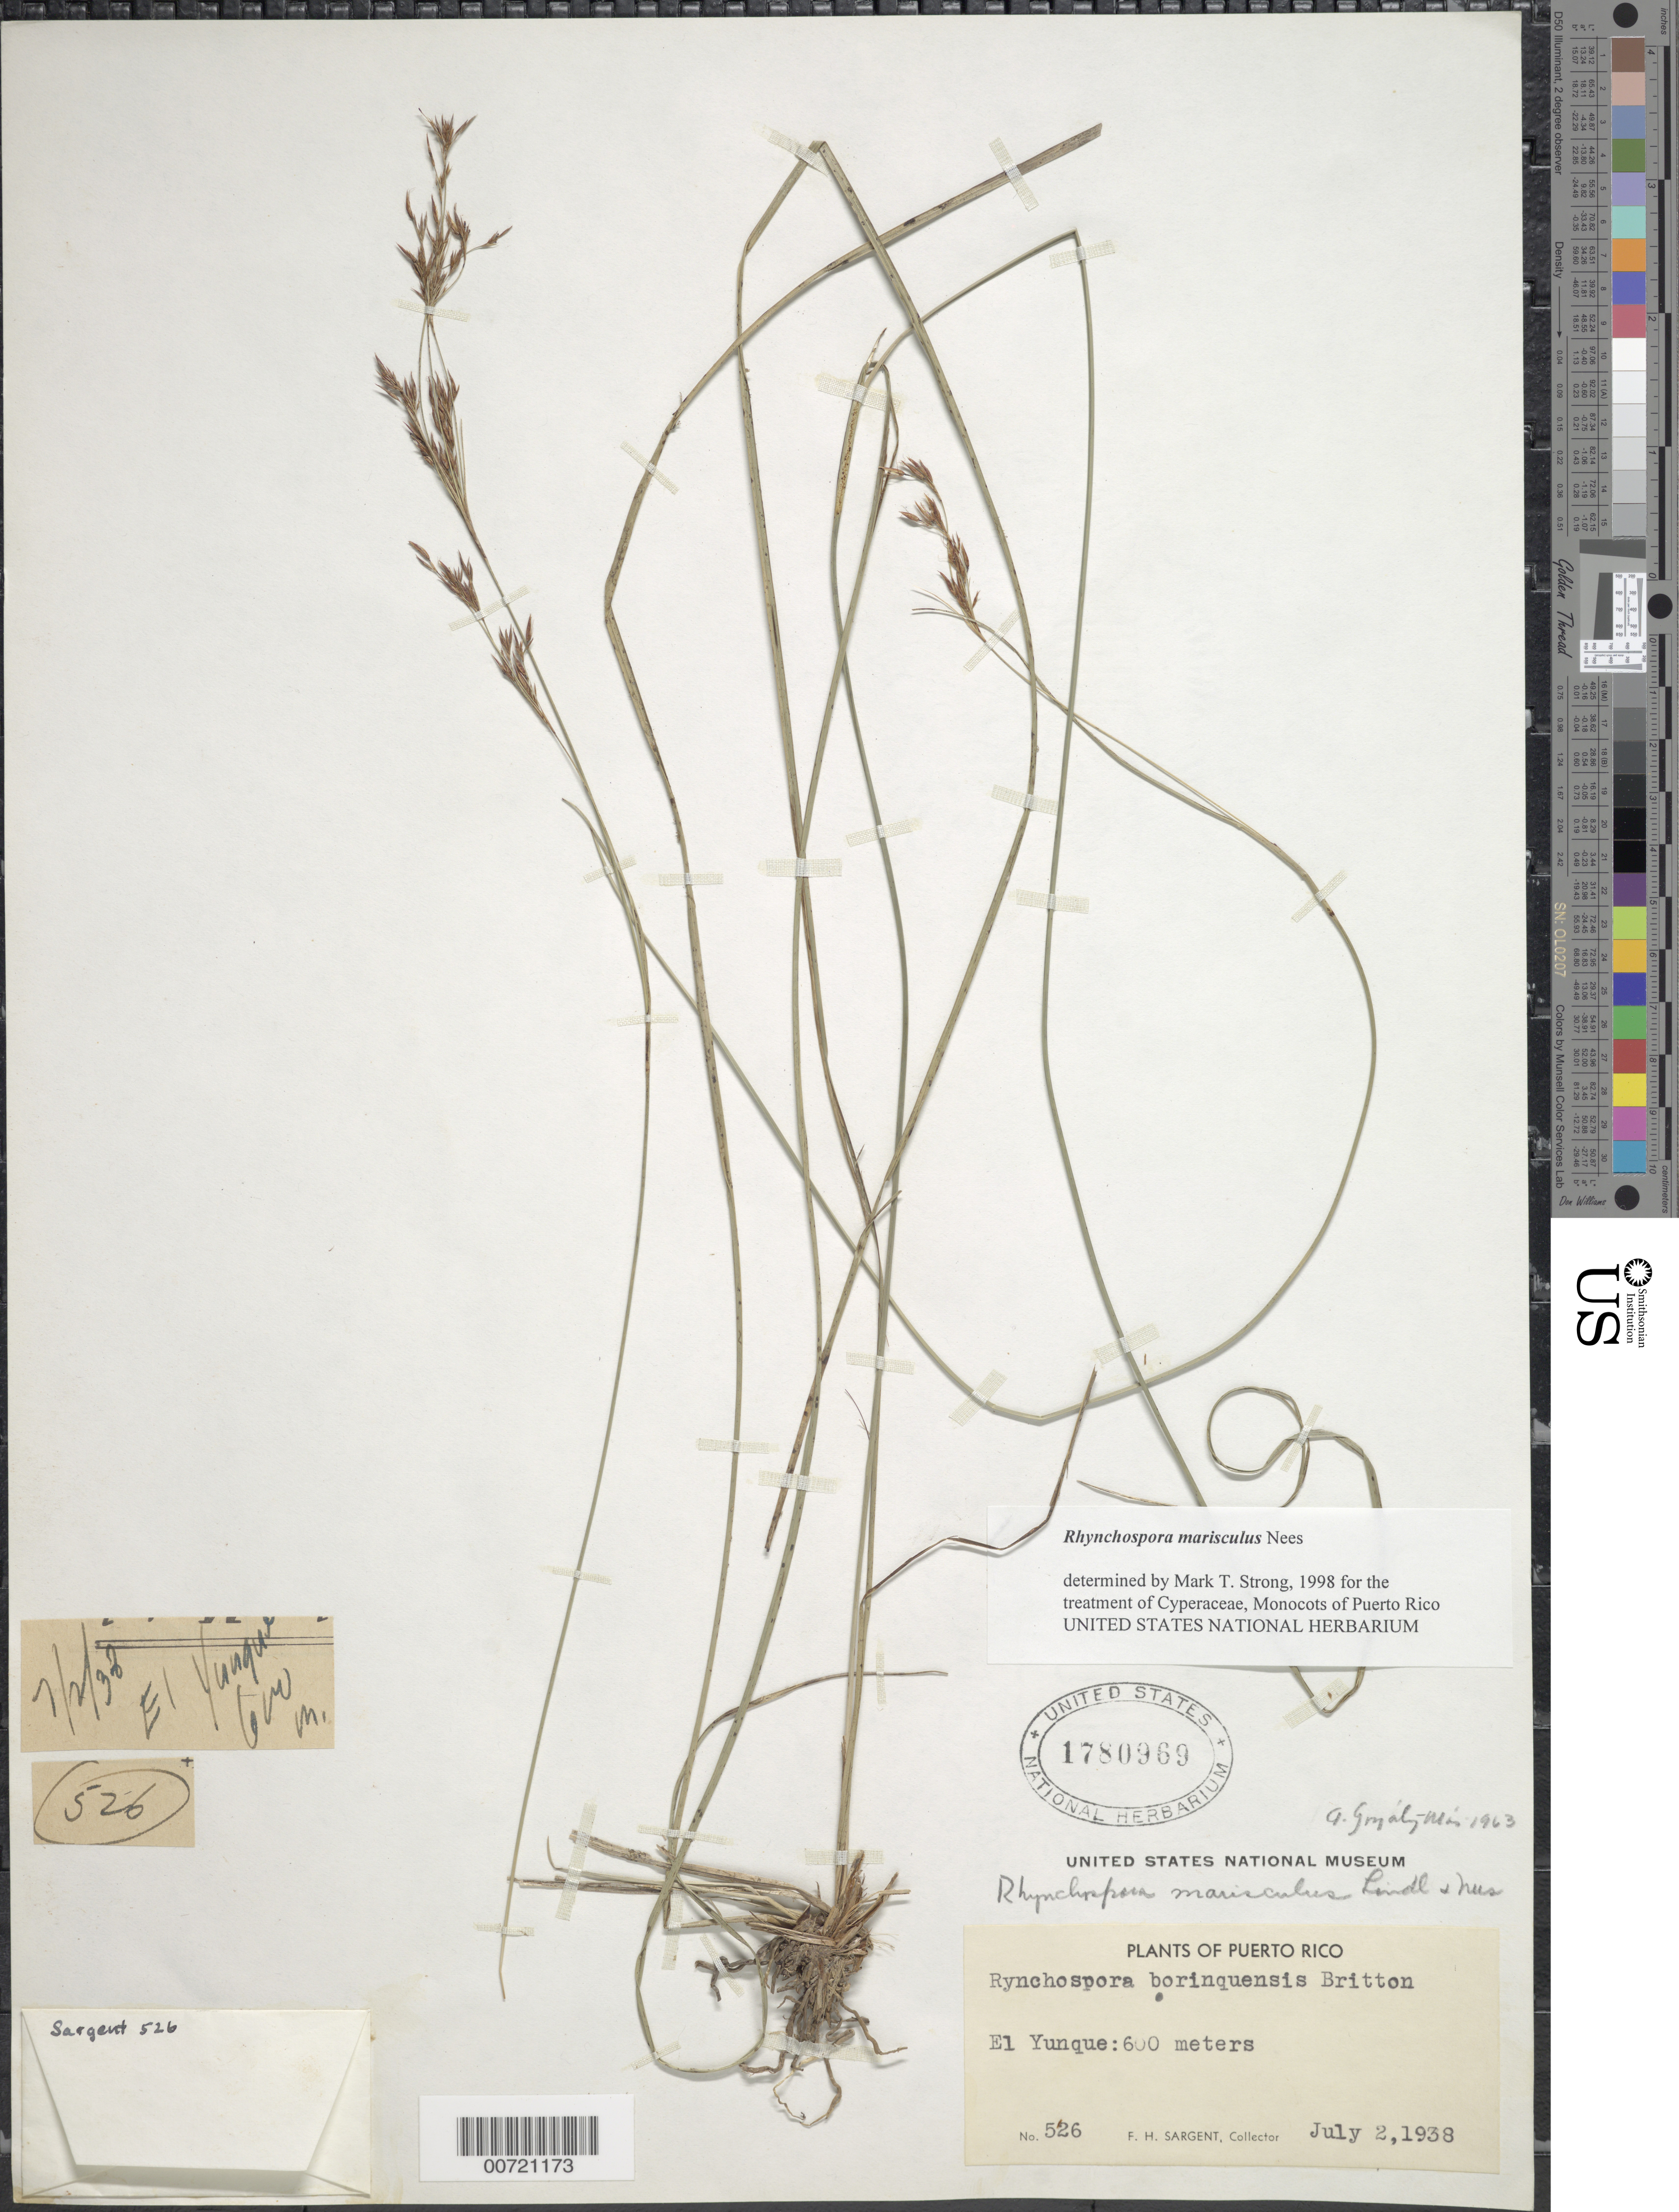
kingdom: Plantae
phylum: Tracheophyta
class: Liliopsida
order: Poales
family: Cyperaceae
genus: Rhynchospora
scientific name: Rhynchospora marisculus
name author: Lindl. & Nees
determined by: Strong, M. T., (US), Smithsonian Institution - National Museum of Natural History (UNITED STATES)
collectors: F. H. Sargent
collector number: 526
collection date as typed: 02 Jul 1938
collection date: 1938-07-02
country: Puerto Rico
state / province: Río Grande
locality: El Yunque.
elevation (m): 600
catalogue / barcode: US 1780969